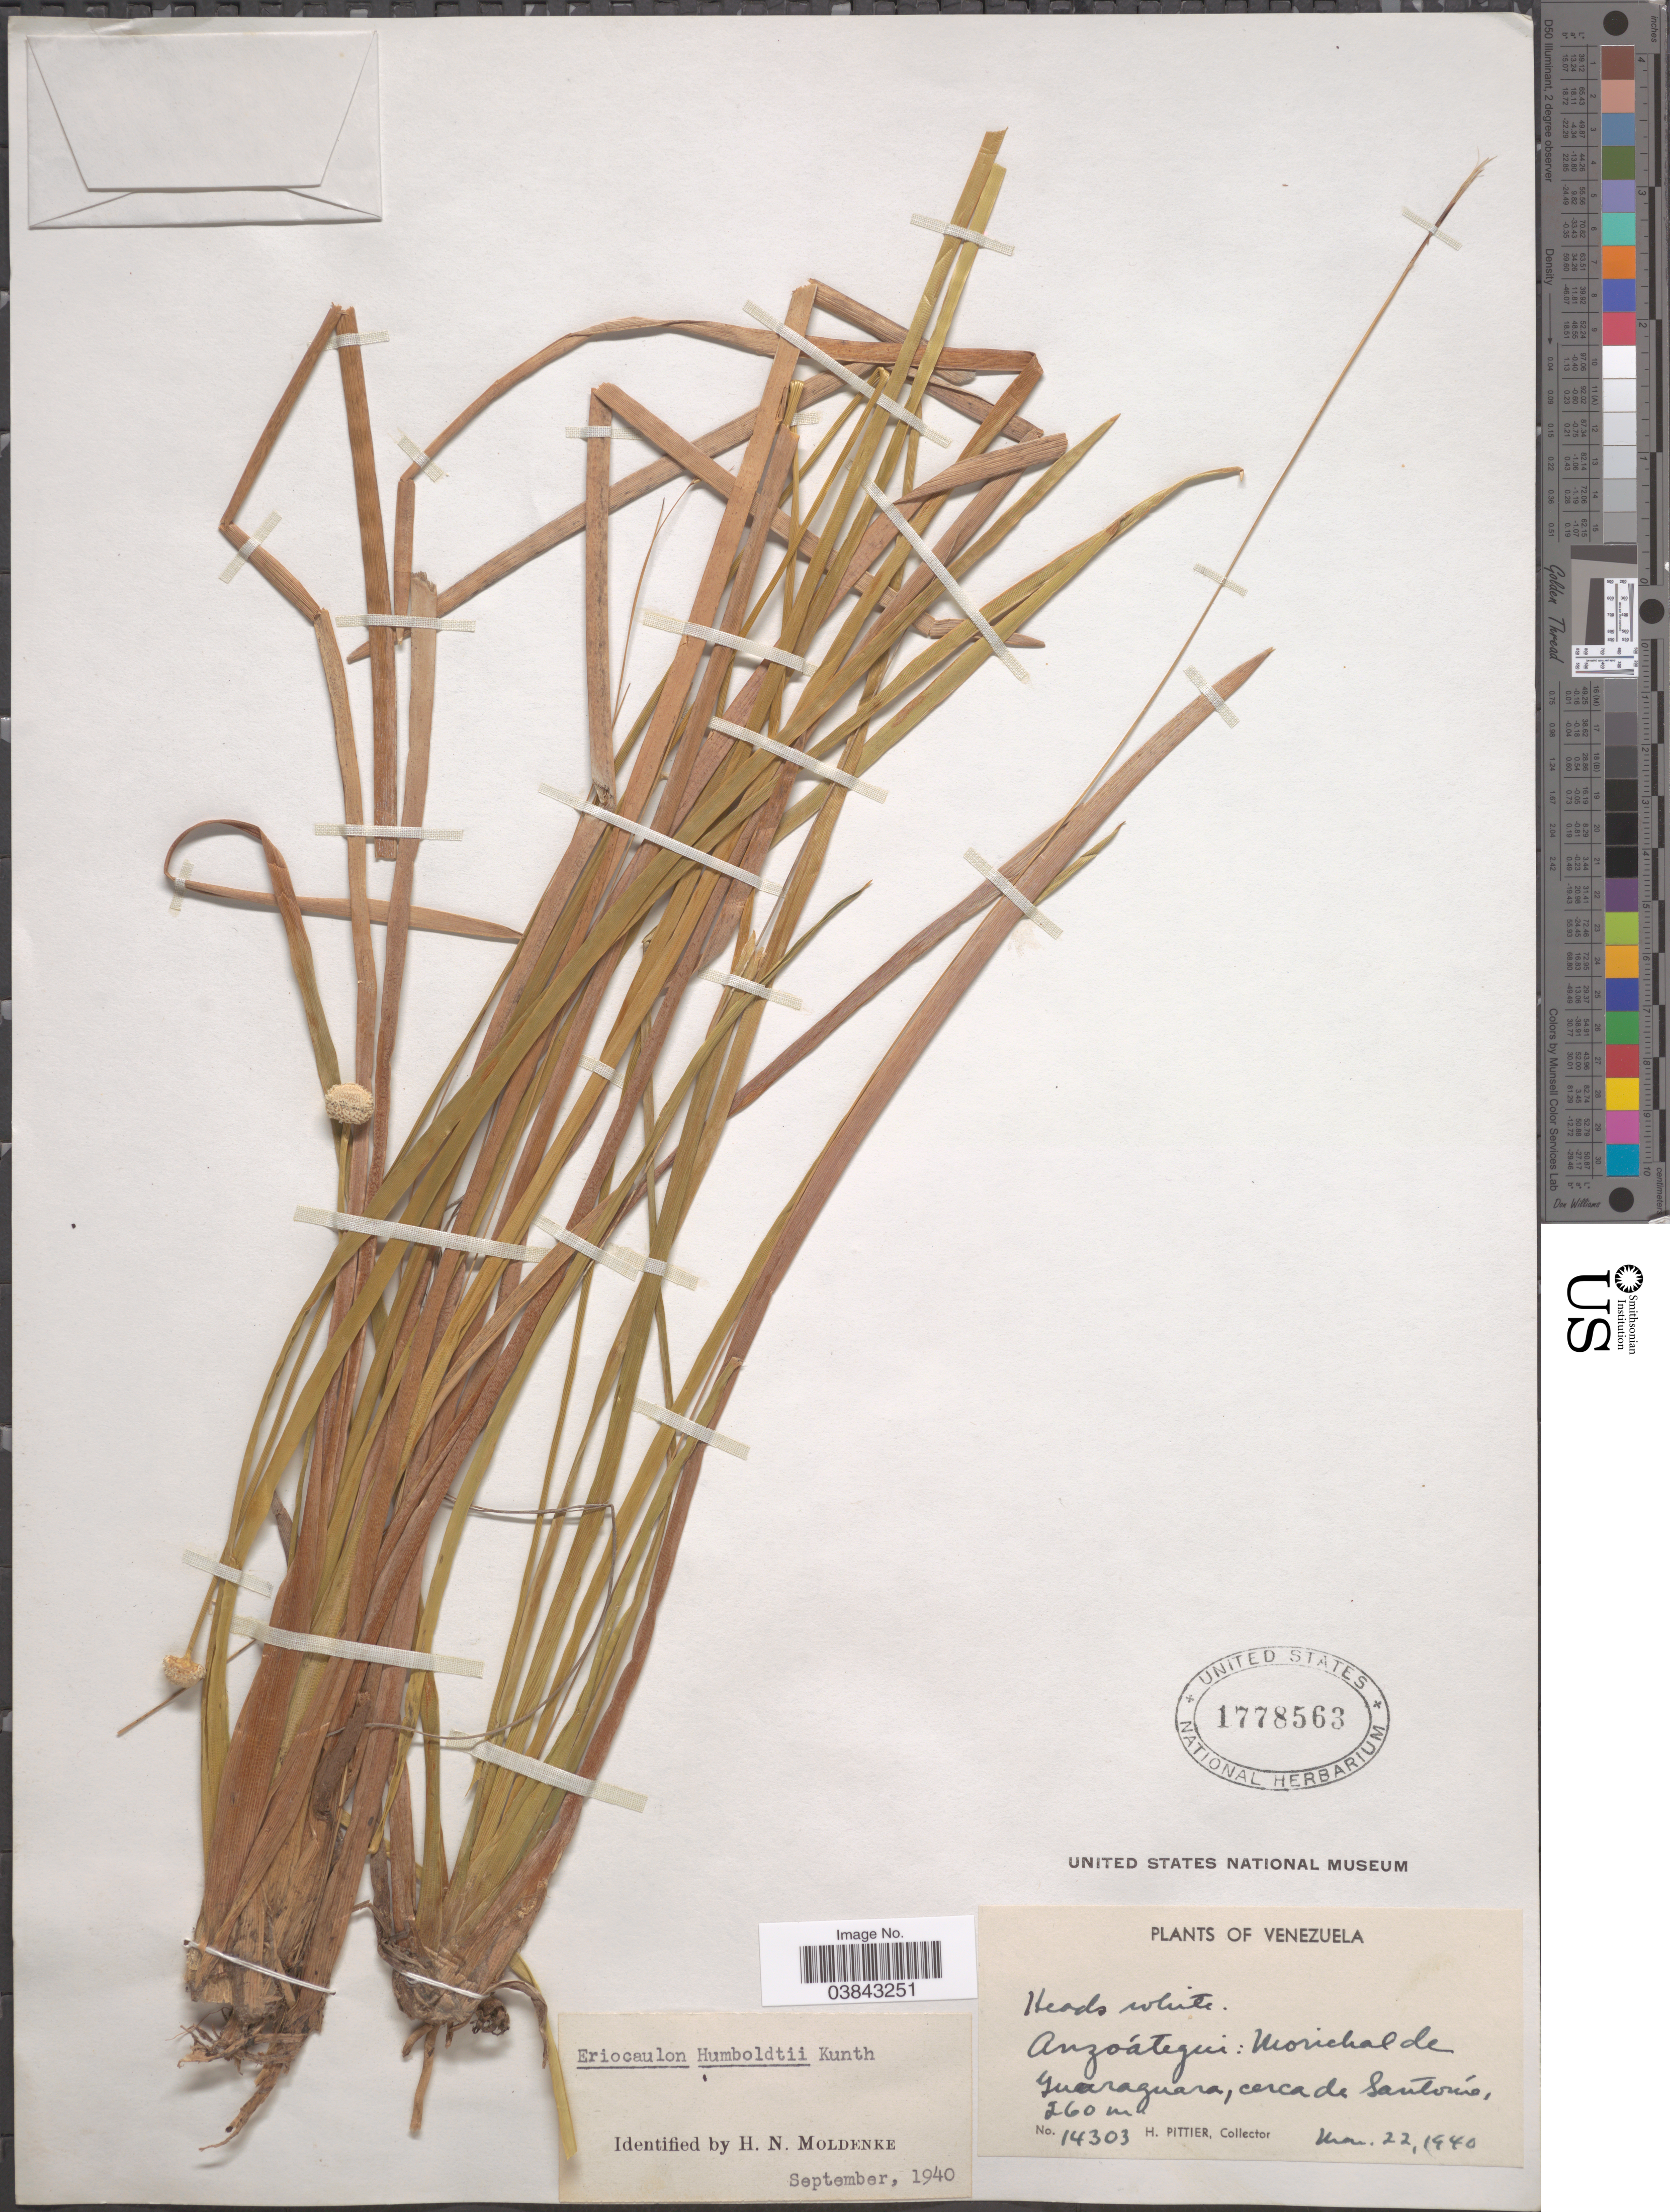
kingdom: Plantae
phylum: Tracheophyta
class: Liliopsida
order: Poales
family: Eriocaulaceae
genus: Eriocaulon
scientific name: Eriocaulon humboldtii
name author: Kunth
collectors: H. F. Pittier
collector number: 14303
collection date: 1940-03-22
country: Venezuela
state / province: Anzoategui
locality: Morichal de Guaraguara, cerca de Santonío.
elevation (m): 260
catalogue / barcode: US 1778563